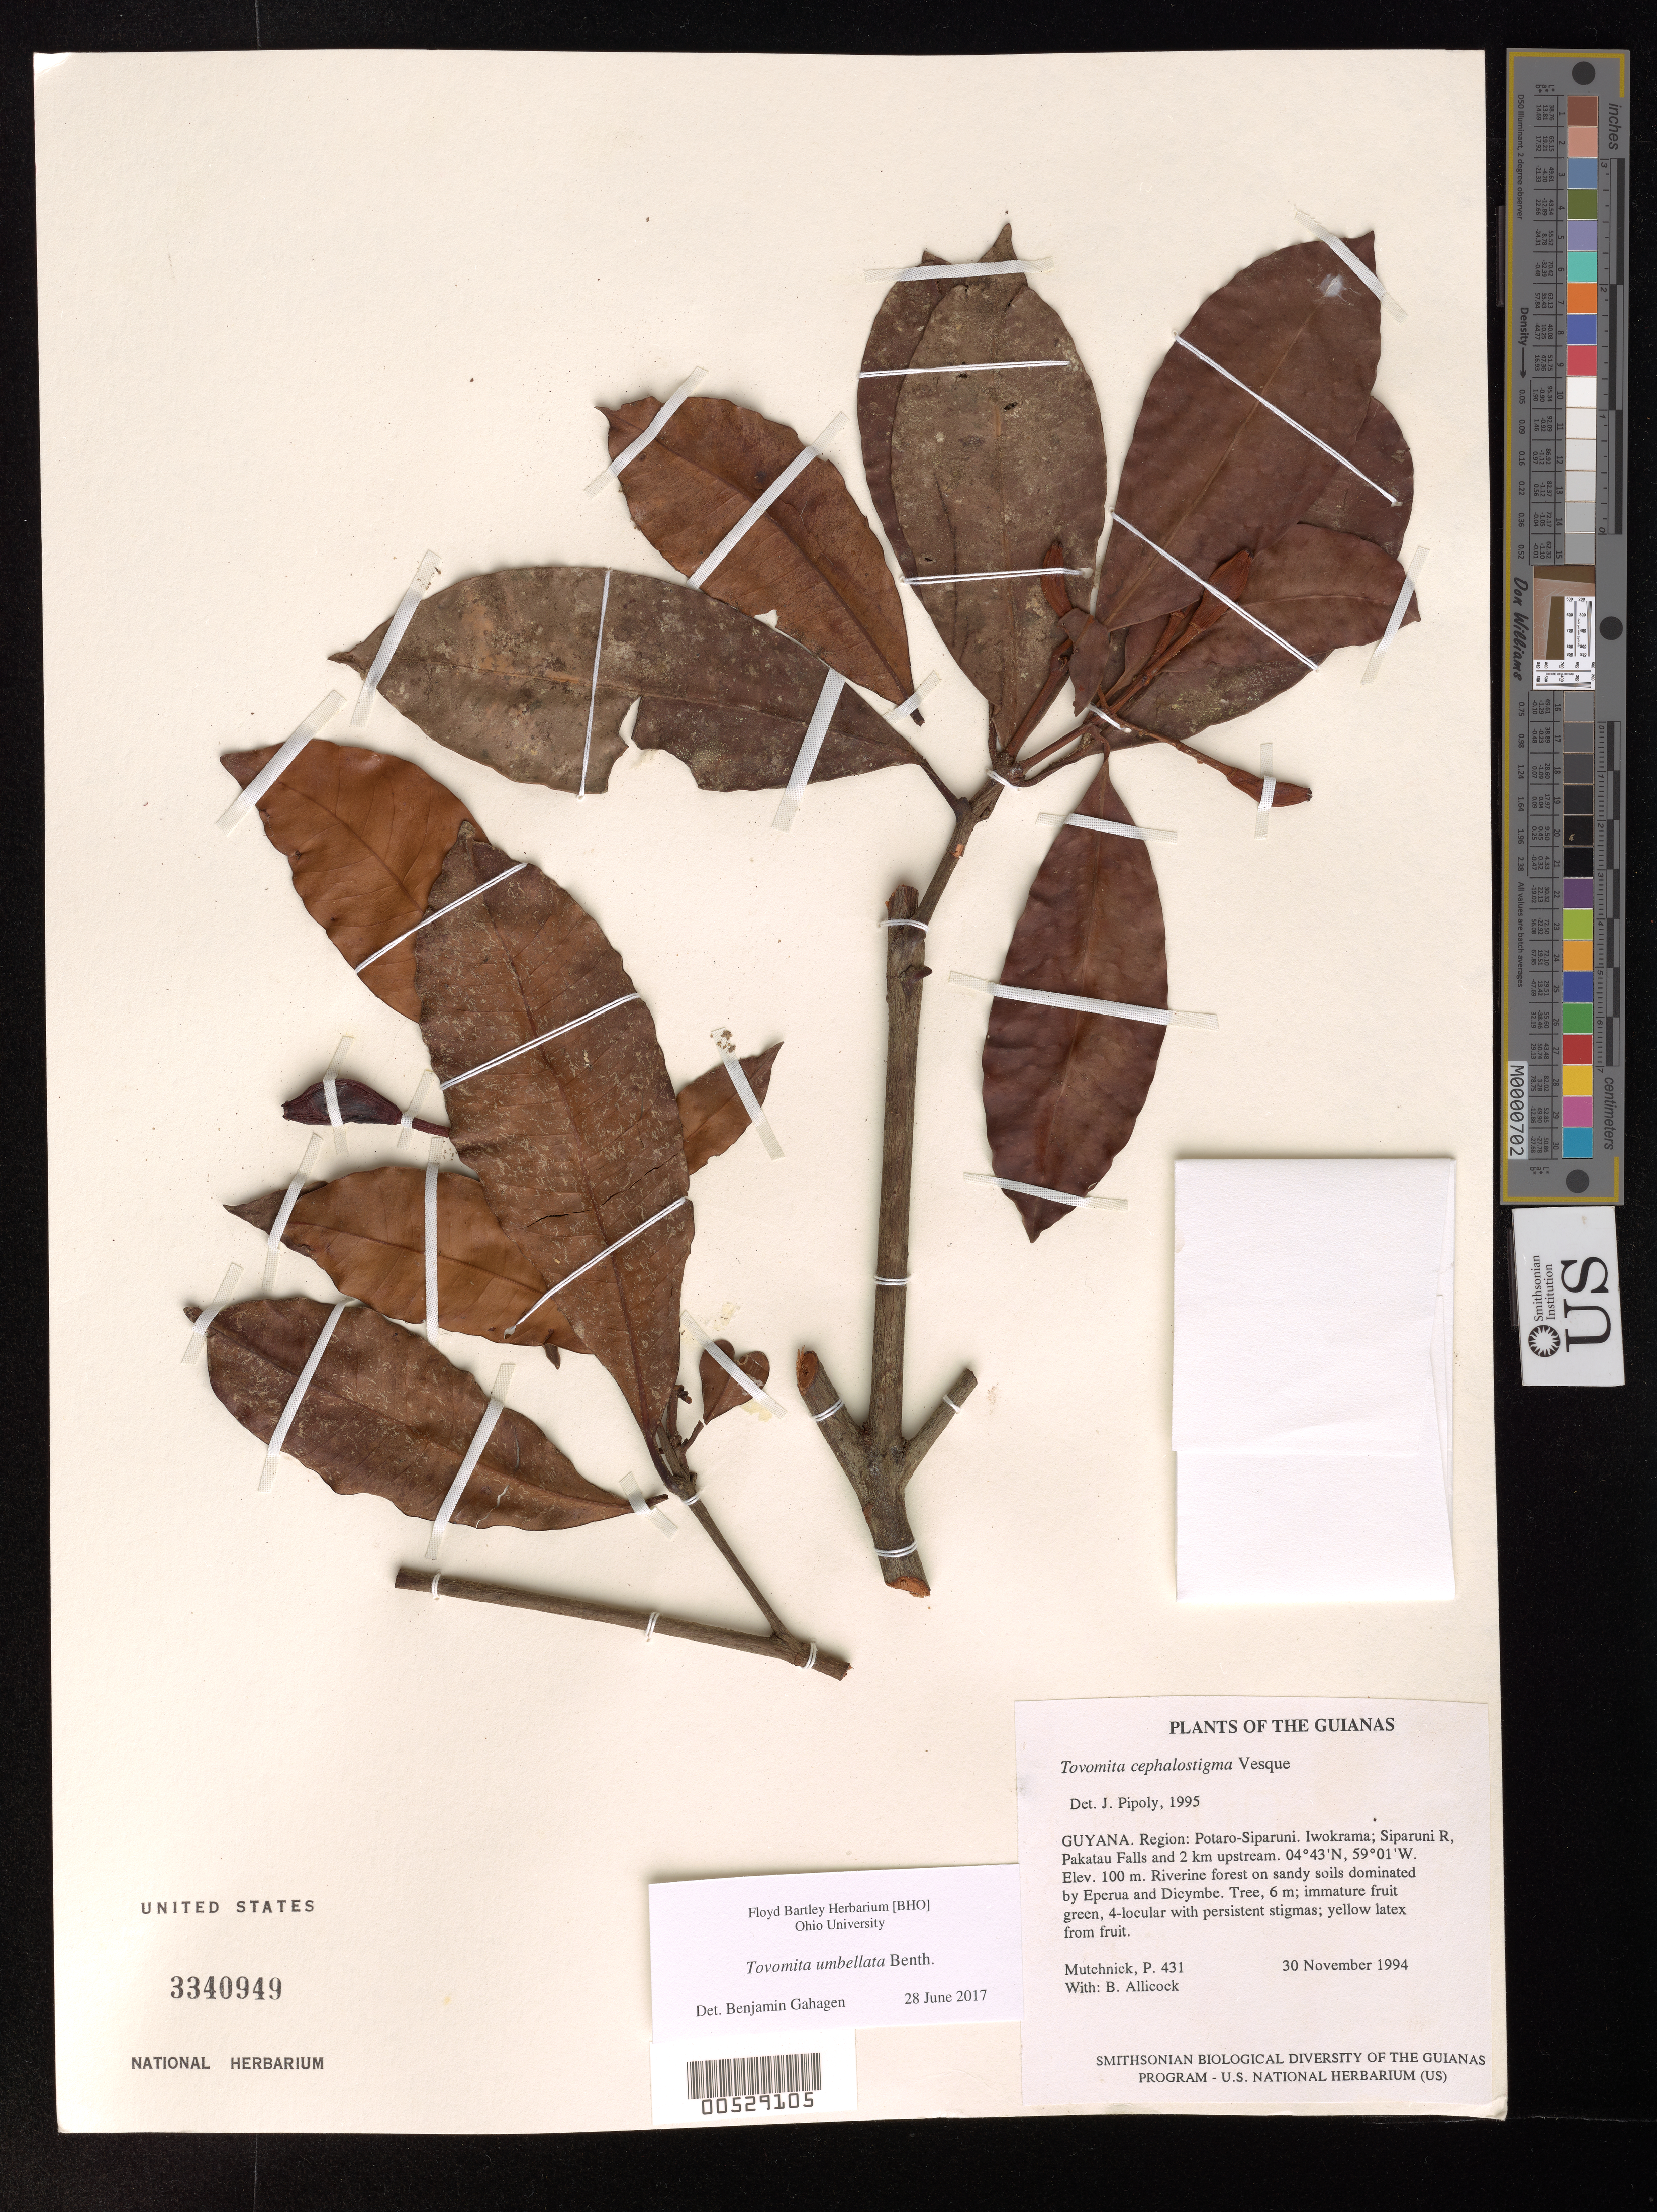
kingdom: Plantae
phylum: Tracheophyta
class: Magnoliopsida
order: Malpighiales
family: Clusiaceae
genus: Tovomita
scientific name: Tovomita umbellata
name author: Benth.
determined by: Gahagen, Benjamin, (BHO), Ohio University (UNITED STATES)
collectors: P. Mutchnick & B. Allicock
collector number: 431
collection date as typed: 30 November 1994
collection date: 1994-11-30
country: Guyana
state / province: Potaro-Siparuni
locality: Iwokrama; Siparuni R, Pakatau Falls and 2 km upstream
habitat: Riverine forest on sandy soils dominated by Eperua and Dicymbe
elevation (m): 100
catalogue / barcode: US 3340949